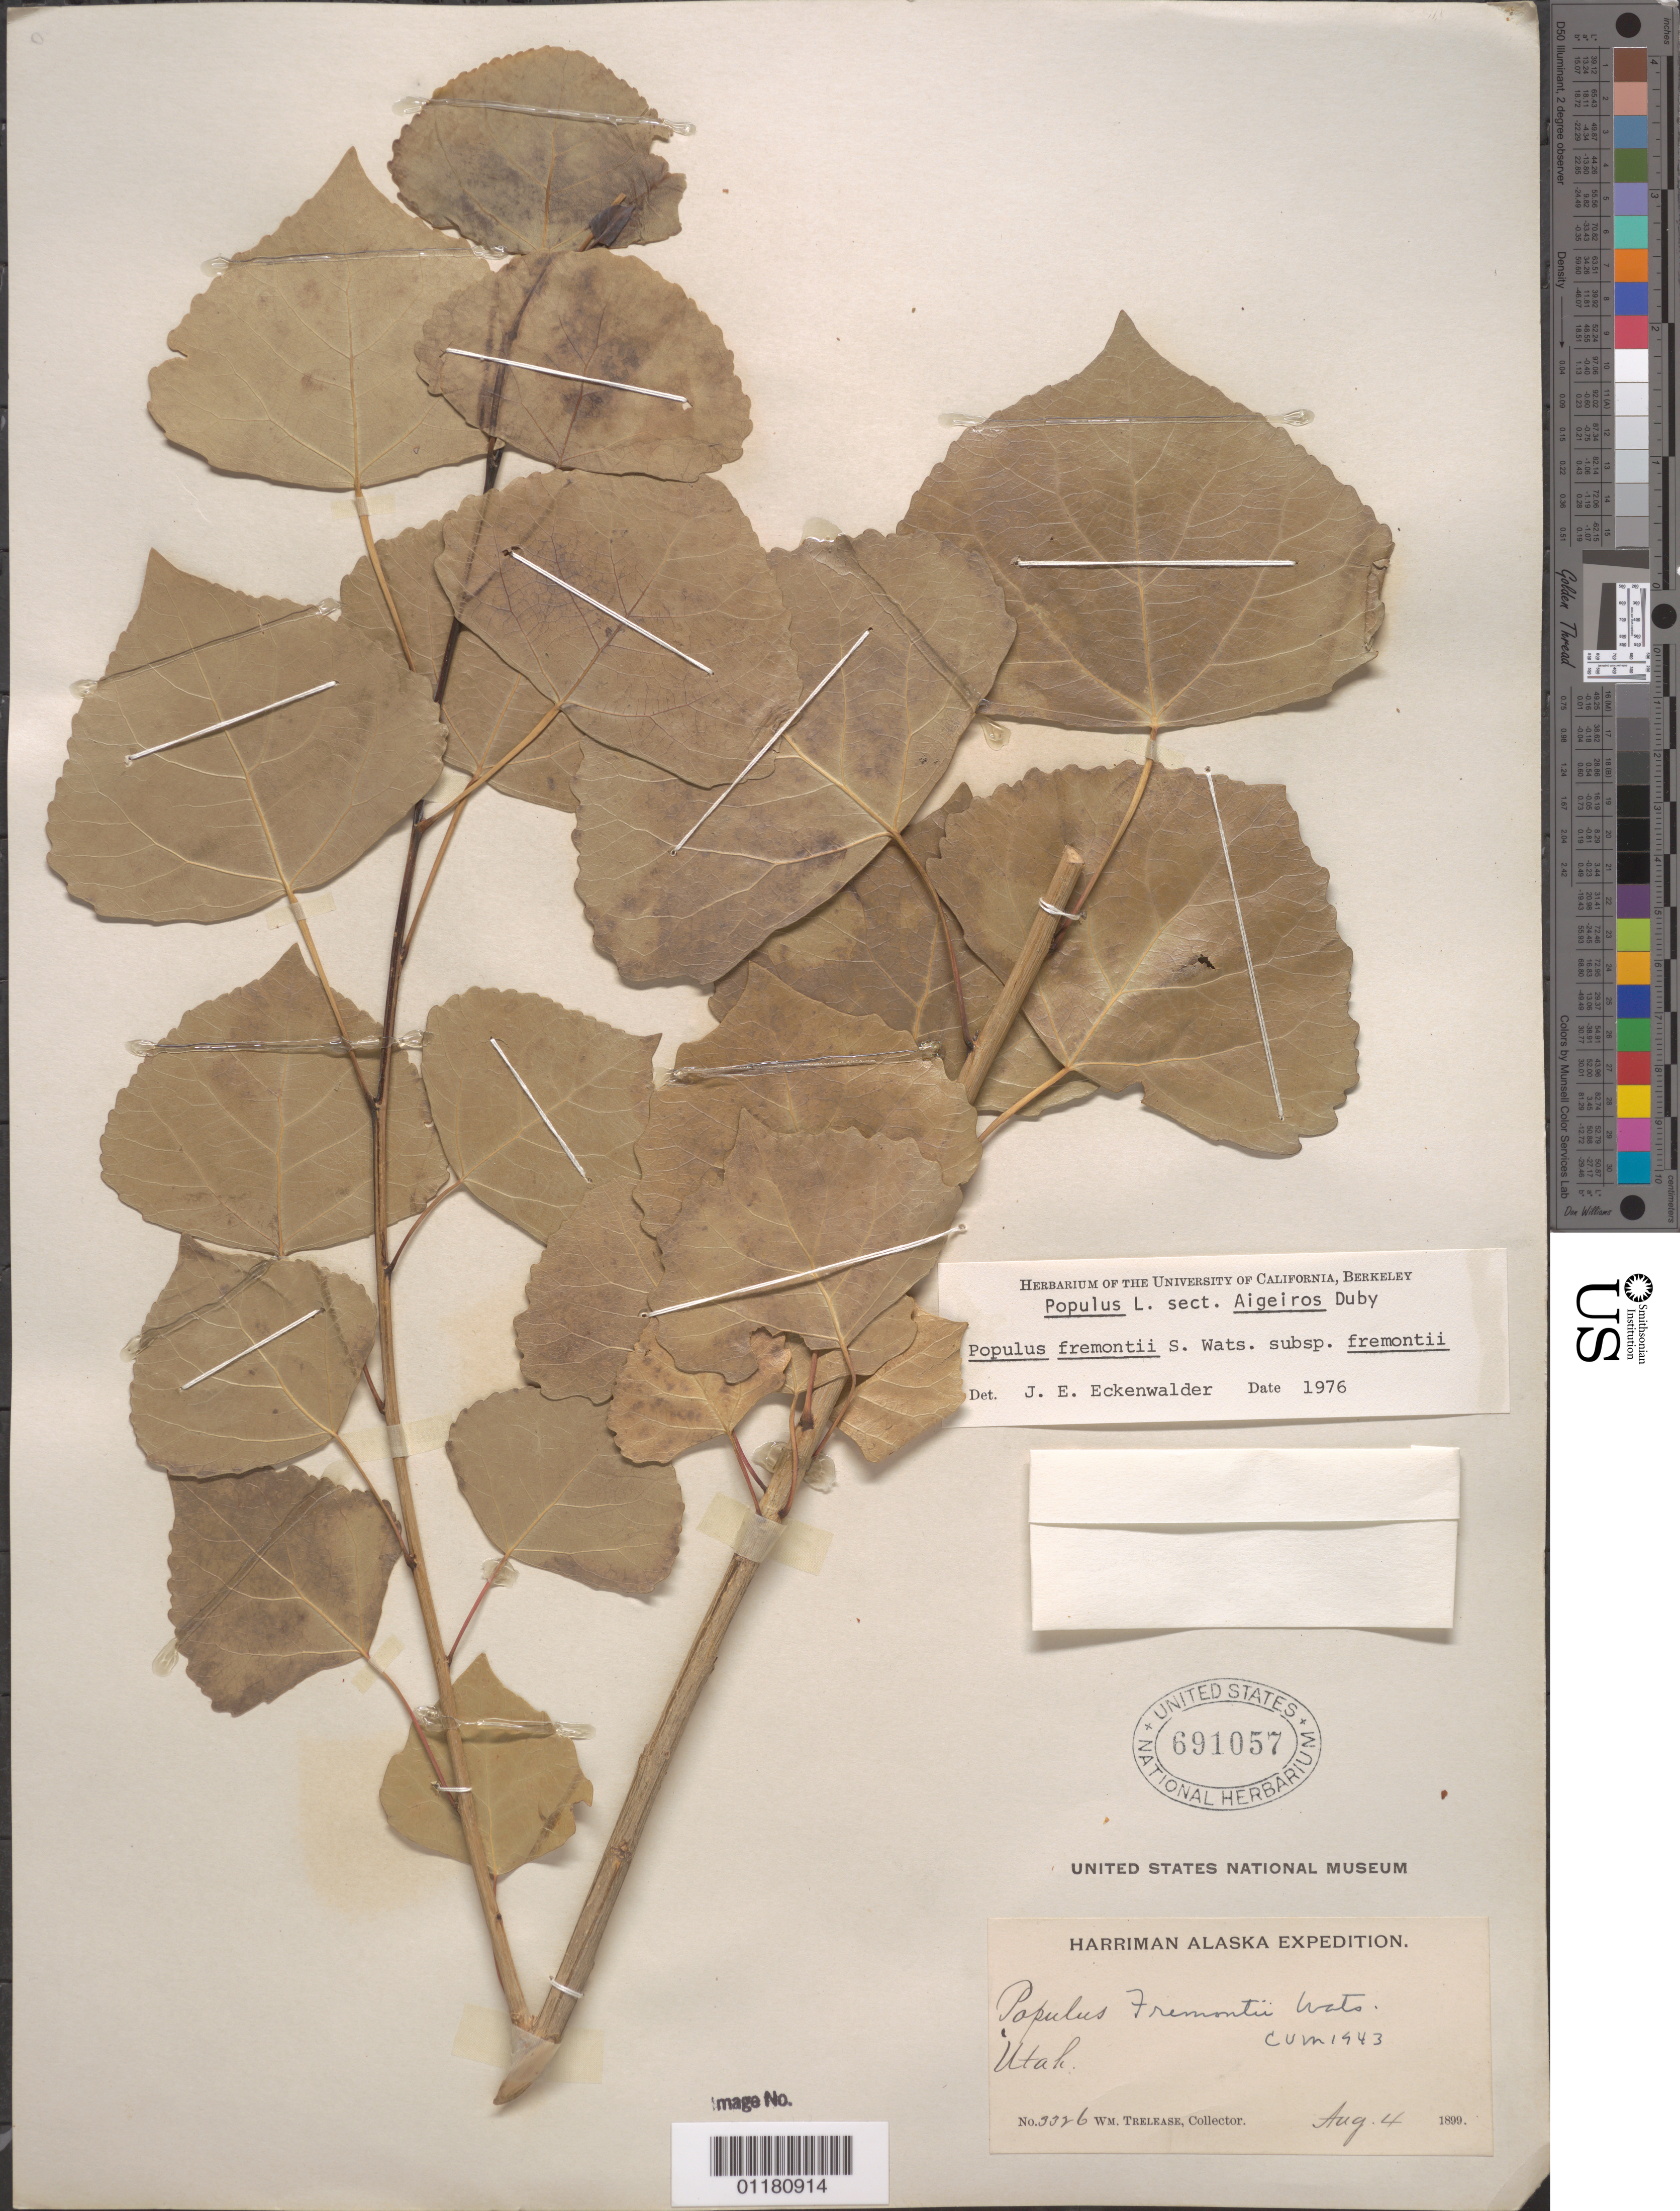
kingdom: Plantae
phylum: Tracheophyta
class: Magnoliopsida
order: Malpighiales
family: Salicaceae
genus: Populus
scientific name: Populus fremontii subsp. fremontii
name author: S. Watson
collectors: W. Trelease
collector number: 3326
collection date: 1899-08-04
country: United States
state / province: Utah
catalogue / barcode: US 691057